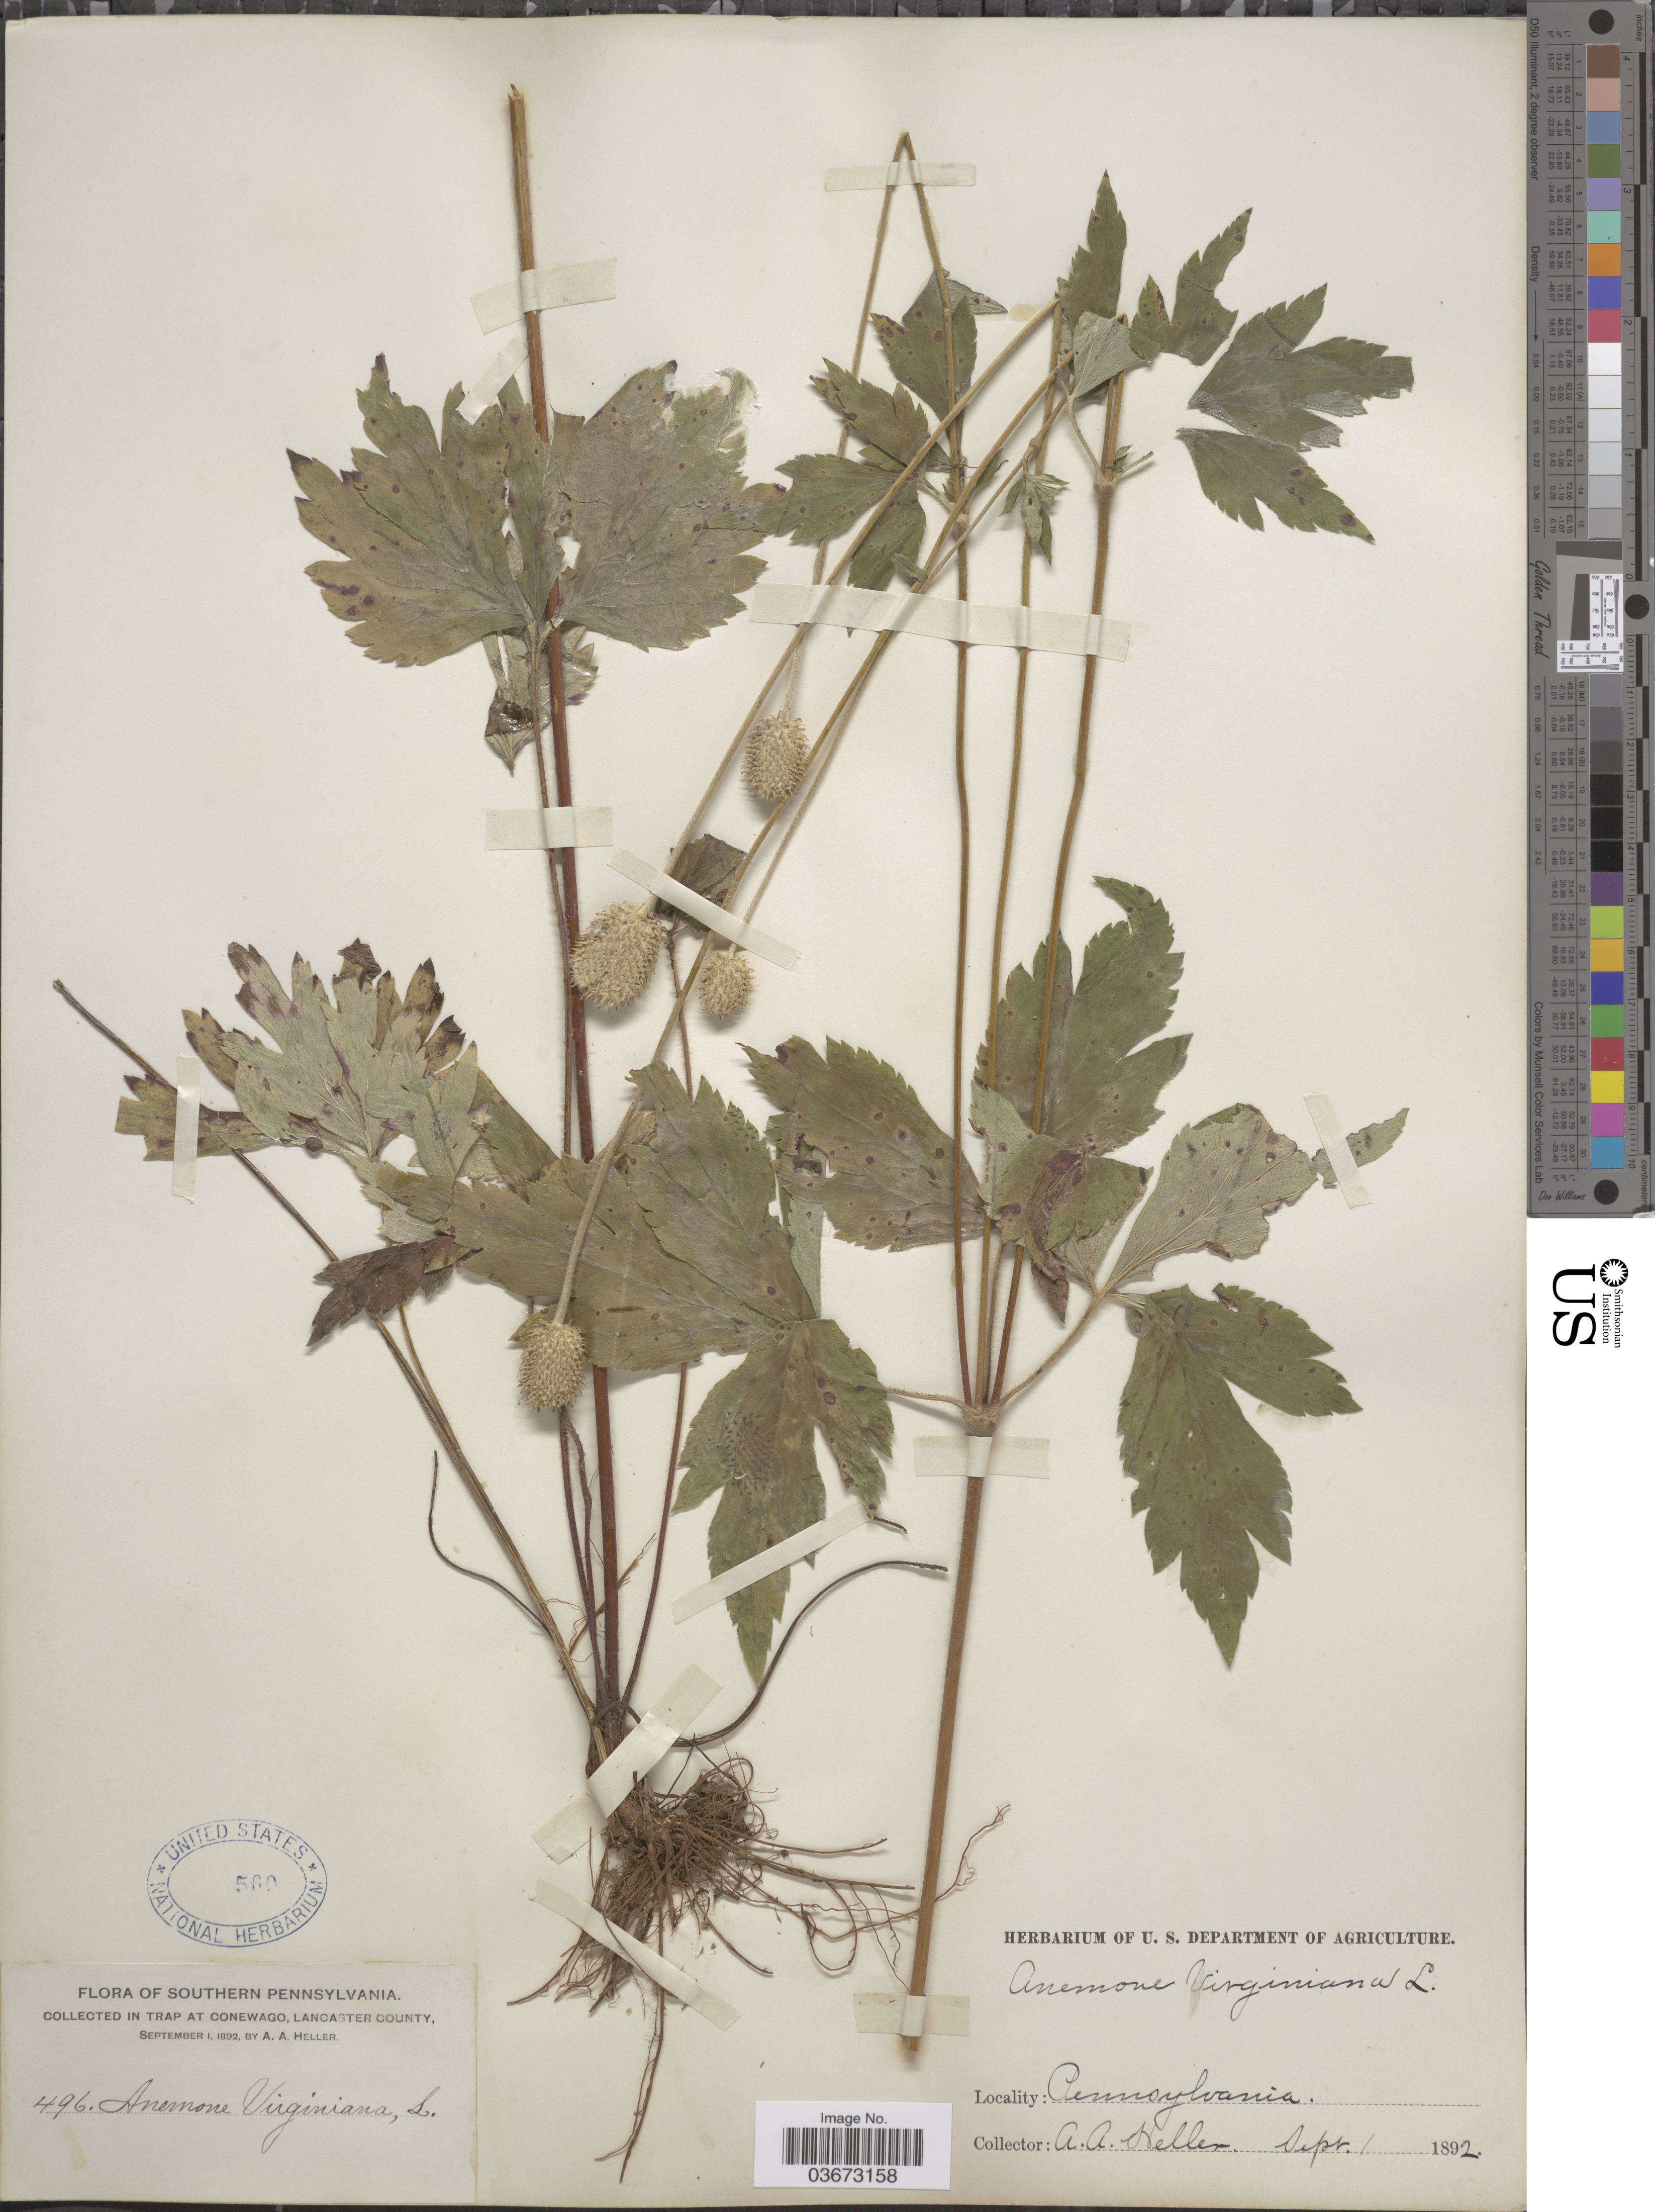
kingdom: Plantae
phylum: Tracheophyta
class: Magnoliopsida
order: Ranunculales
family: Ranunculaceae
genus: Anemone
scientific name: Anemone virginiana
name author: L.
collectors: A. A. Heller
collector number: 496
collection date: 1892-09-01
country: United States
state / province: Pennsylvania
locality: Southern Pennsylvania. In trap at Conewago, Lancaster County.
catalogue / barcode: US 560